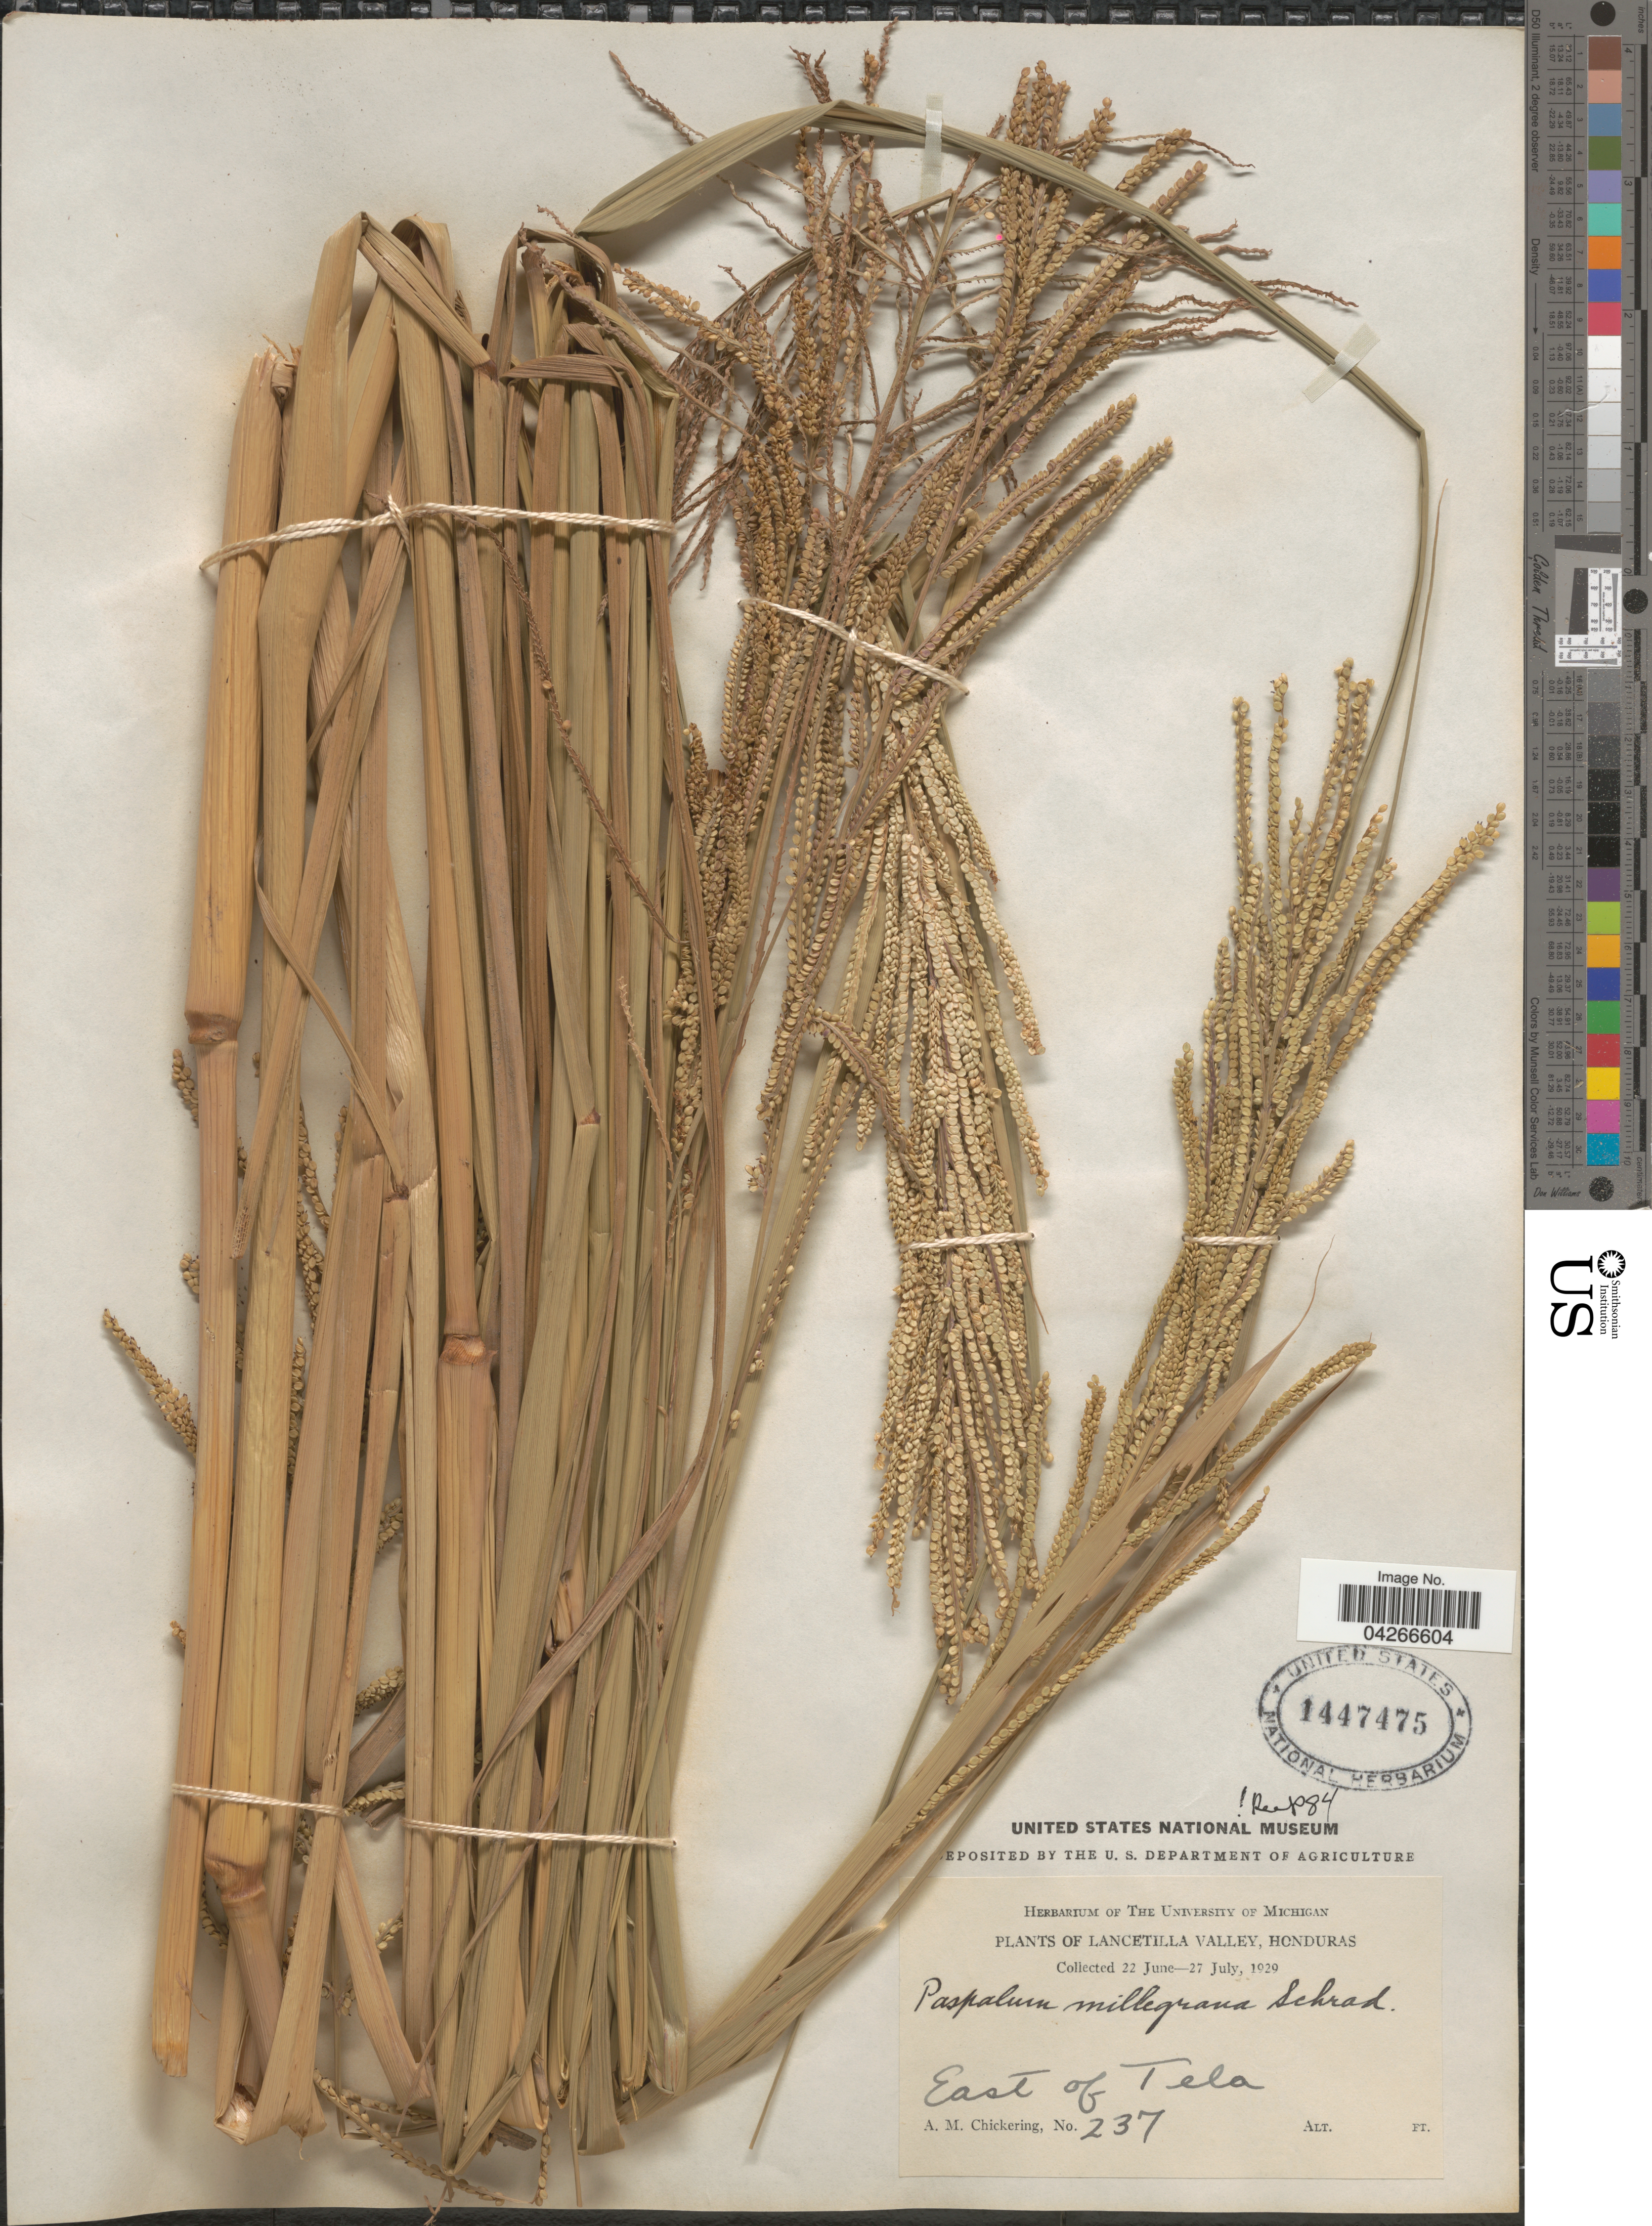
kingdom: Plantae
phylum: Tracheophyta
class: Liliopsida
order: Poales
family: Poaceae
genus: Paspalum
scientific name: Paspalum millegrana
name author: Schrad.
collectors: A. Chickering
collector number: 237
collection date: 1929-06-22/1929-07-27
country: Honduras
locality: Lancetilla Valley. East of Tela.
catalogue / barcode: US 1447475